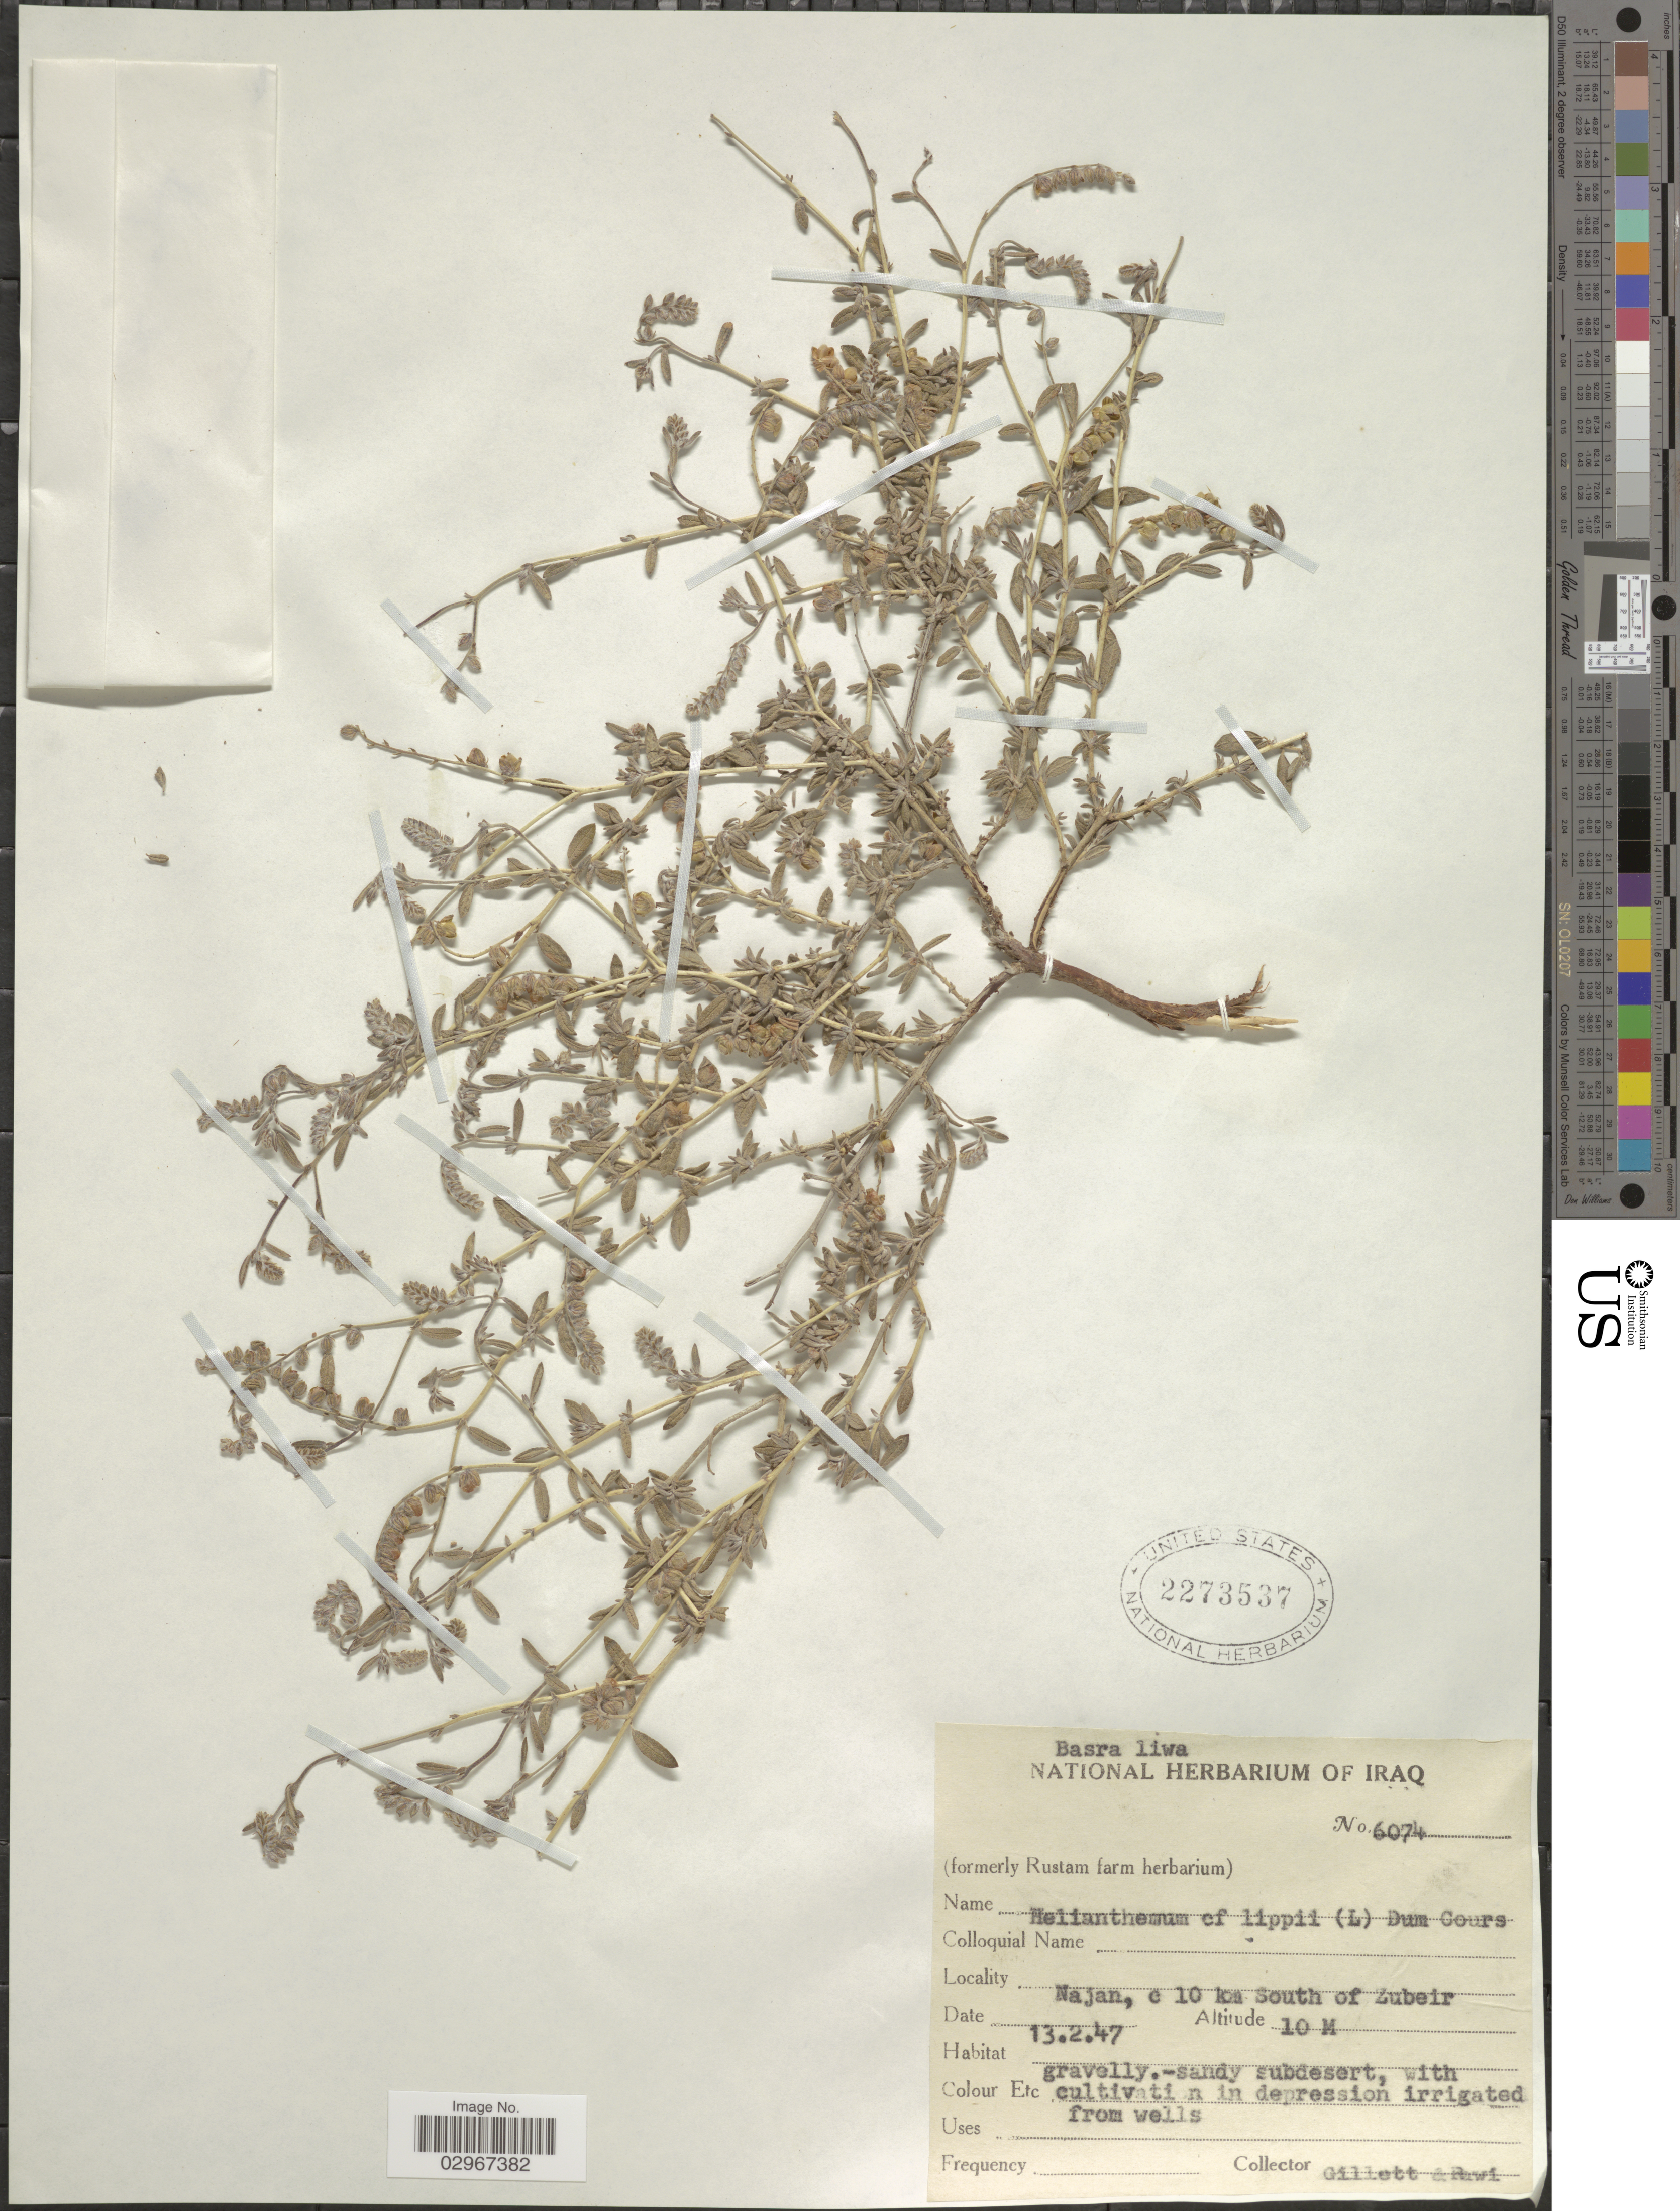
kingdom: Plantae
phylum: Tracheophyta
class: Magnoliopsida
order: Malvales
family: Cistaceae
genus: Helianthemum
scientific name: Helianthemum lippii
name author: (L.) Dum. Cours.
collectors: Gillett, -- & -. Rawi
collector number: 6074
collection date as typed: Transcribed d/m/y: 13/2/47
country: Iraq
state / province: Al Basrah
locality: Basra liwa. Najan, c 10 km South of Zubeir.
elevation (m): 10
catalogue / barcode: US 2273537